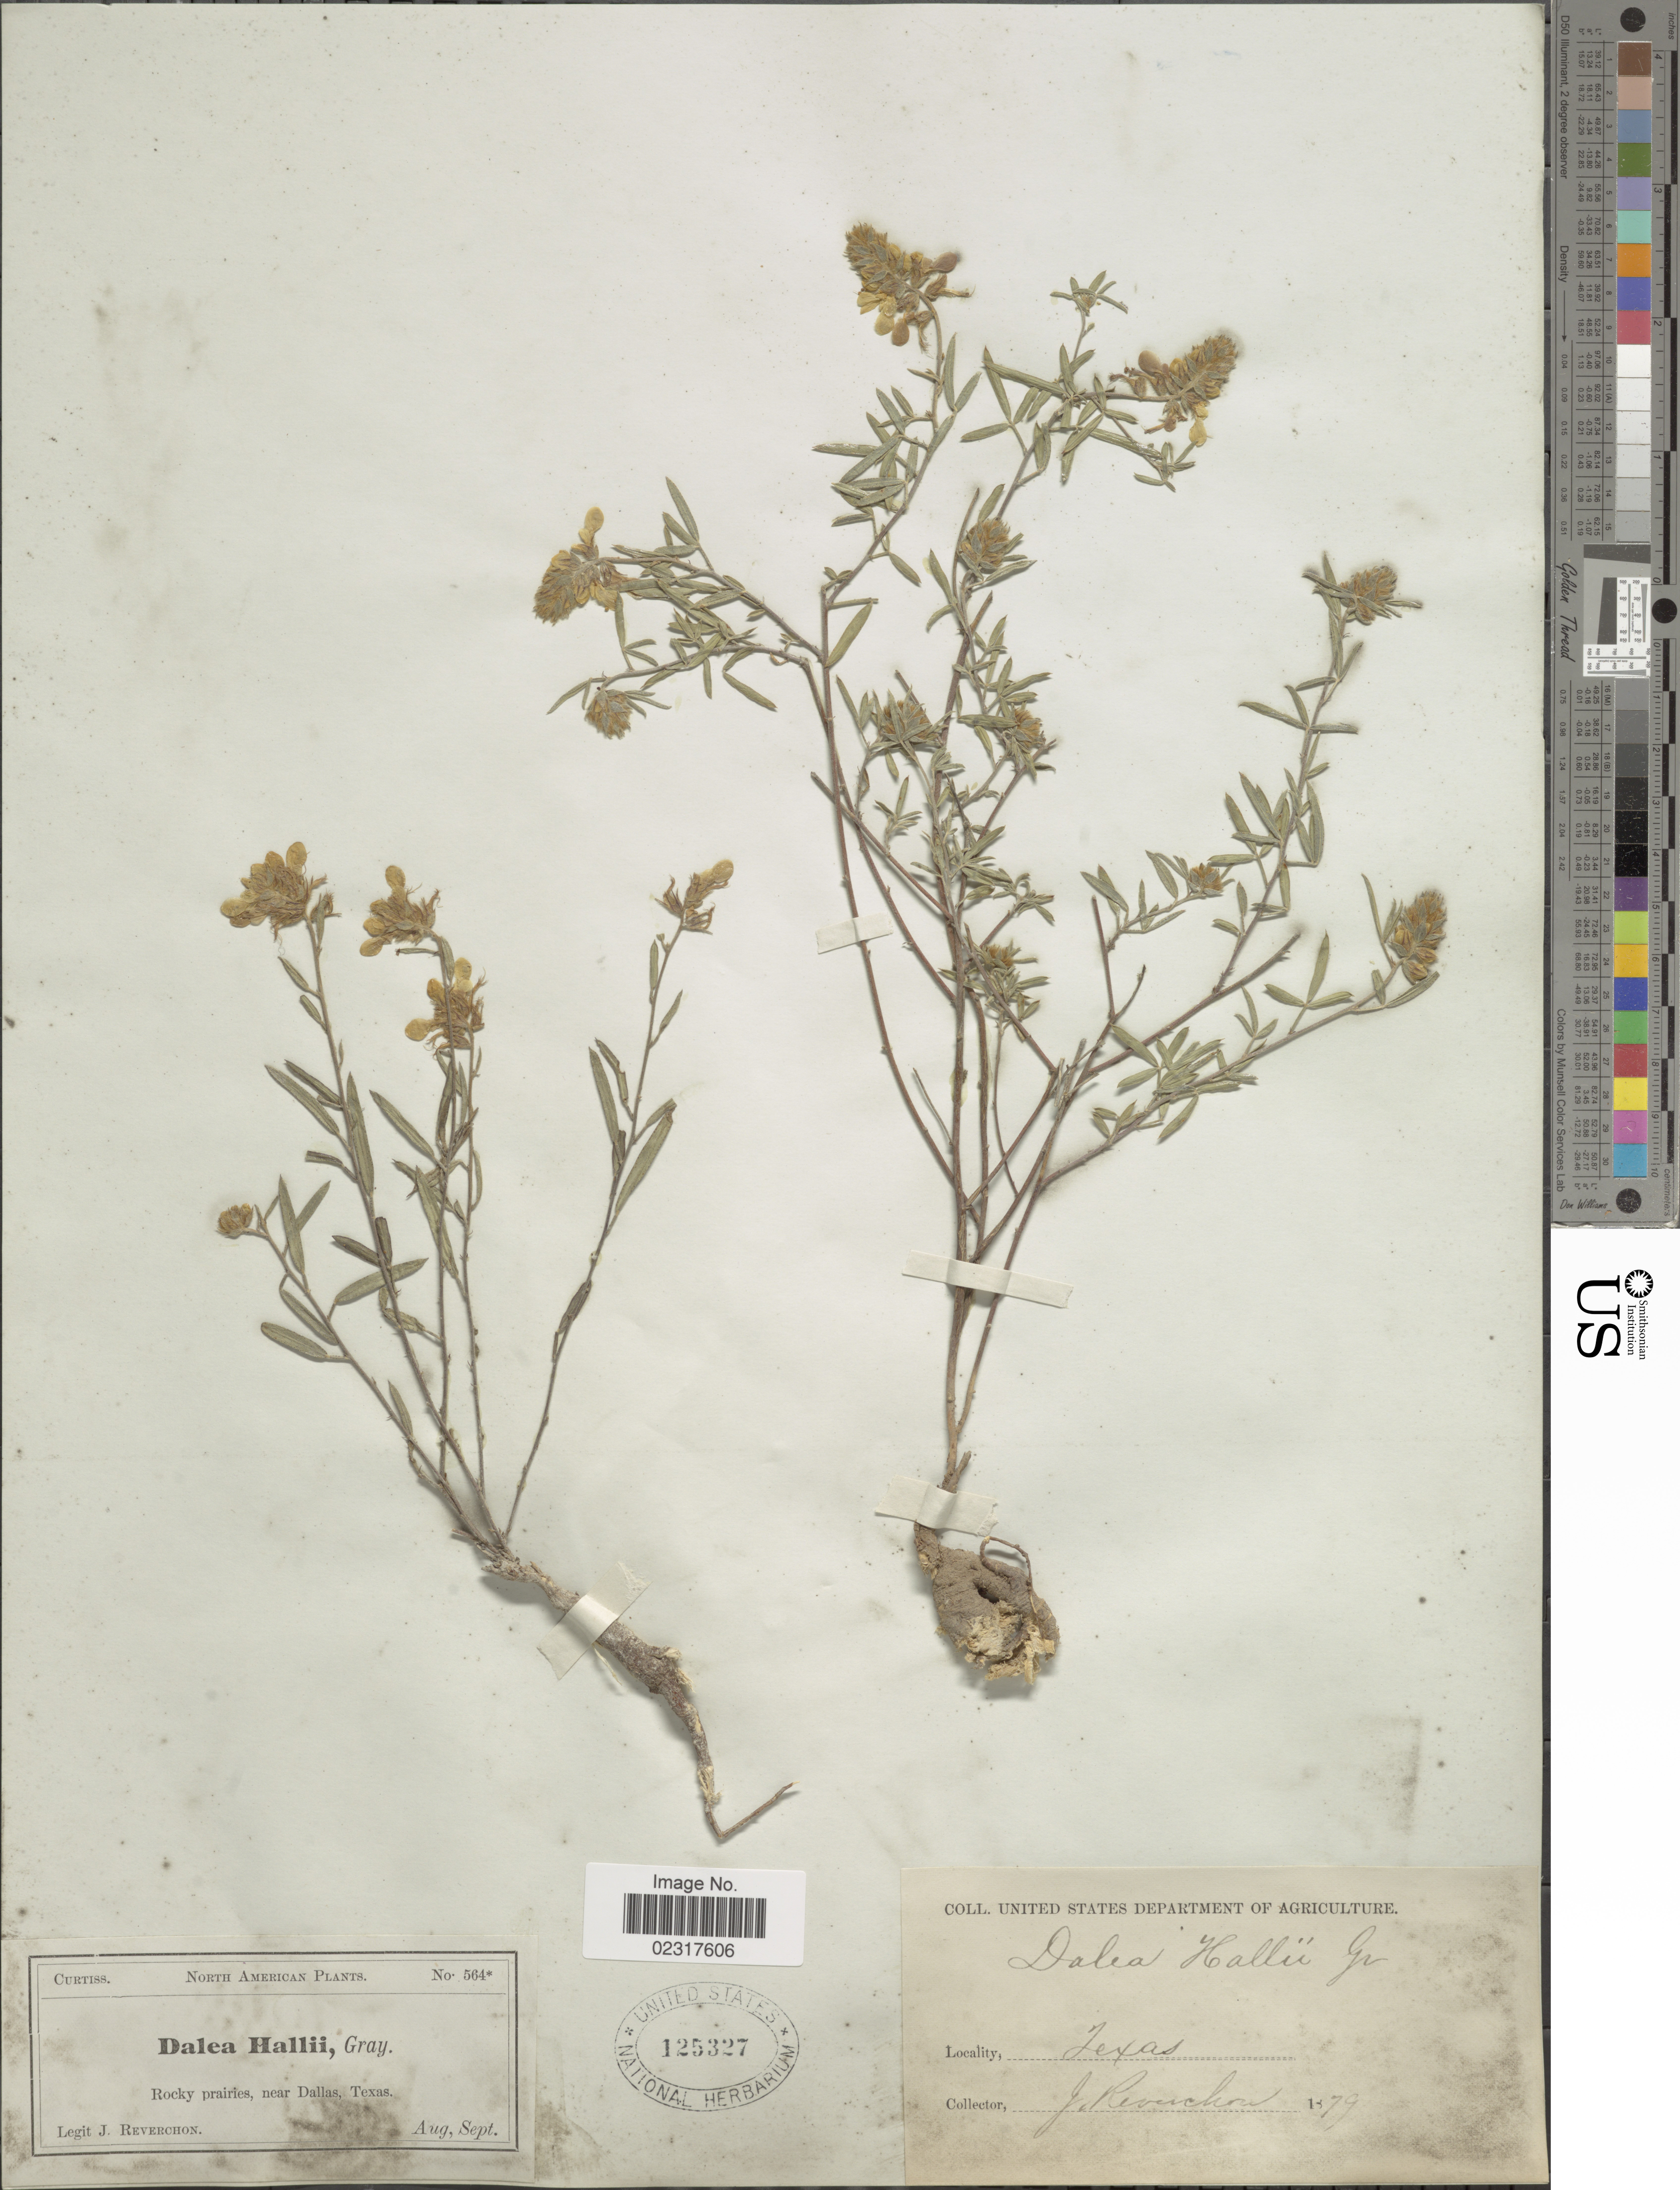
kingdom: Plantae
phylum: Tracheophyta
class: Magnoliopsida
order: Fabales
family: Fabaceae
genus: Dalea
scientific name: Dalea hallii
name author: A. Gray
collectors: J. Reverchon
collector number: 564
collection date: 1879-08/1879-09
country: United States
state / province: Texas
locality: Near Dallas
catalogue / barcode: US 125327